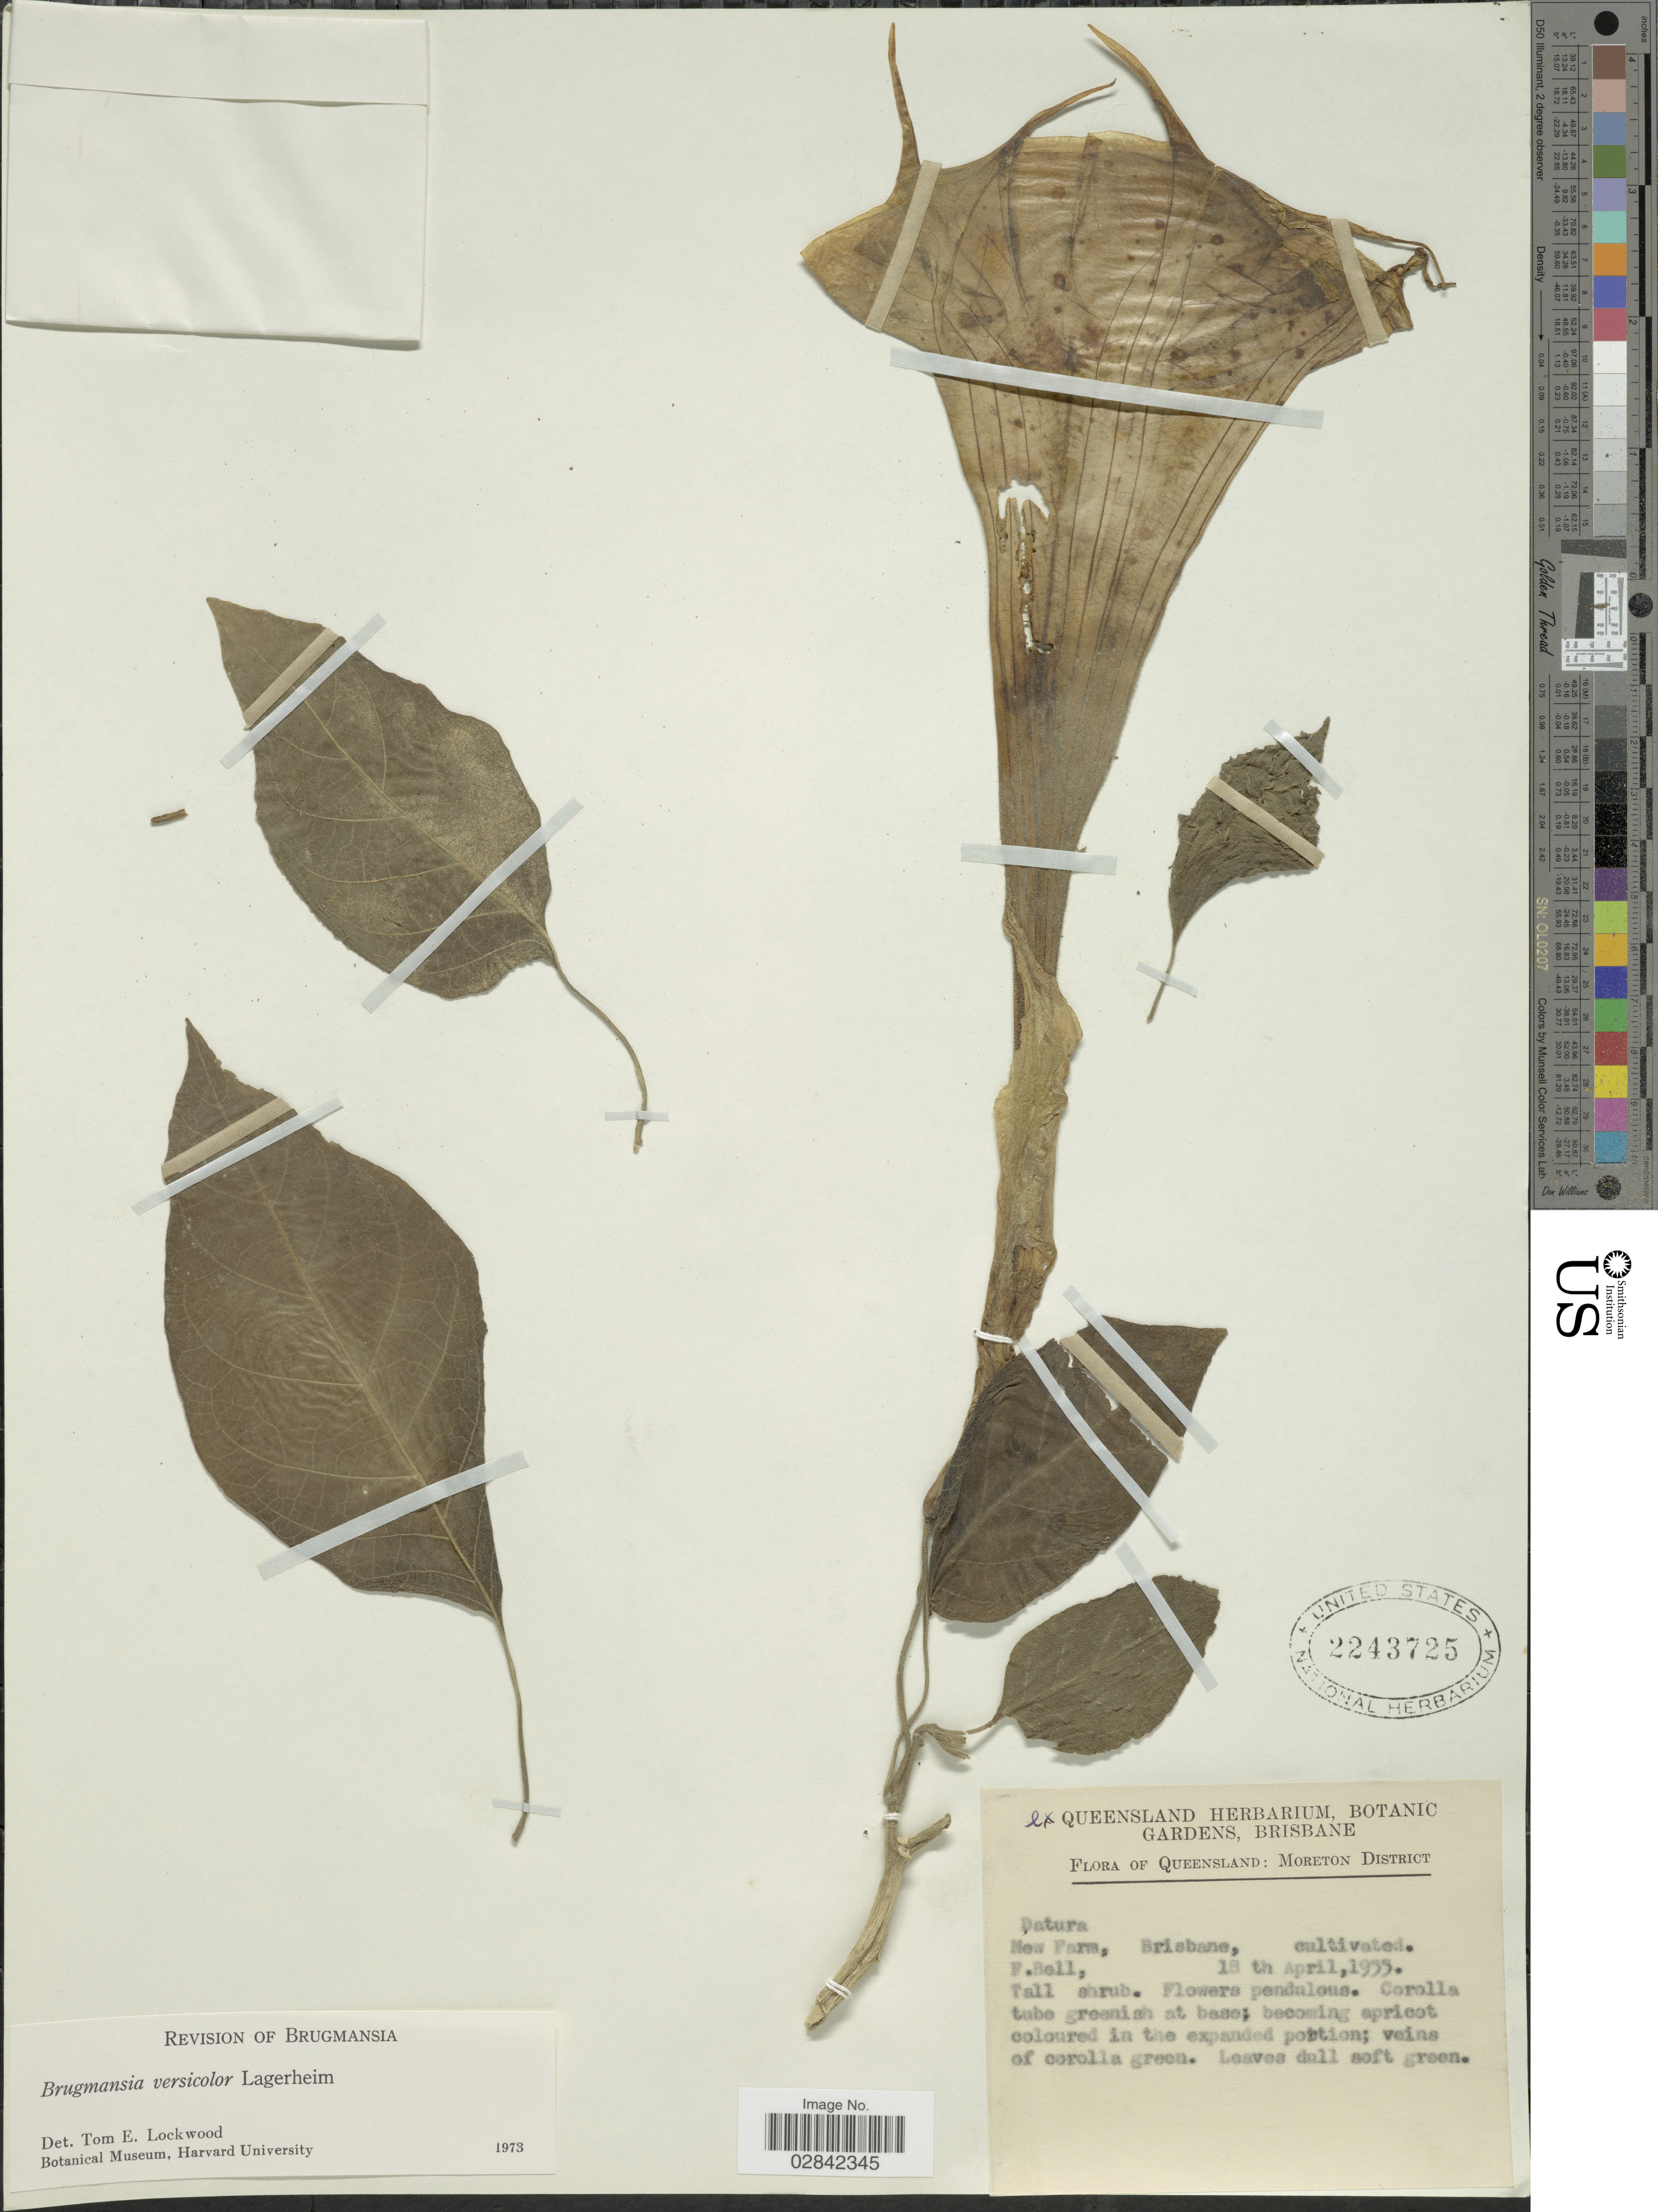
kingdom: Plantae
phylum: Tracheophyta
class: Magnoliopsida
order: Solanales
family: Solanaceae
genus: Brugmansia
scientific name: Brugmansia versicolor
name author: Lagerh.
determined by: Lockwood, T. E.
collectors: F. Bell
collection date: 1955-04-18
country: Australia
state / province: Queensland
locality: Moreton District, New Farm, Brisbane.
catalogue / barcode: US 2243725